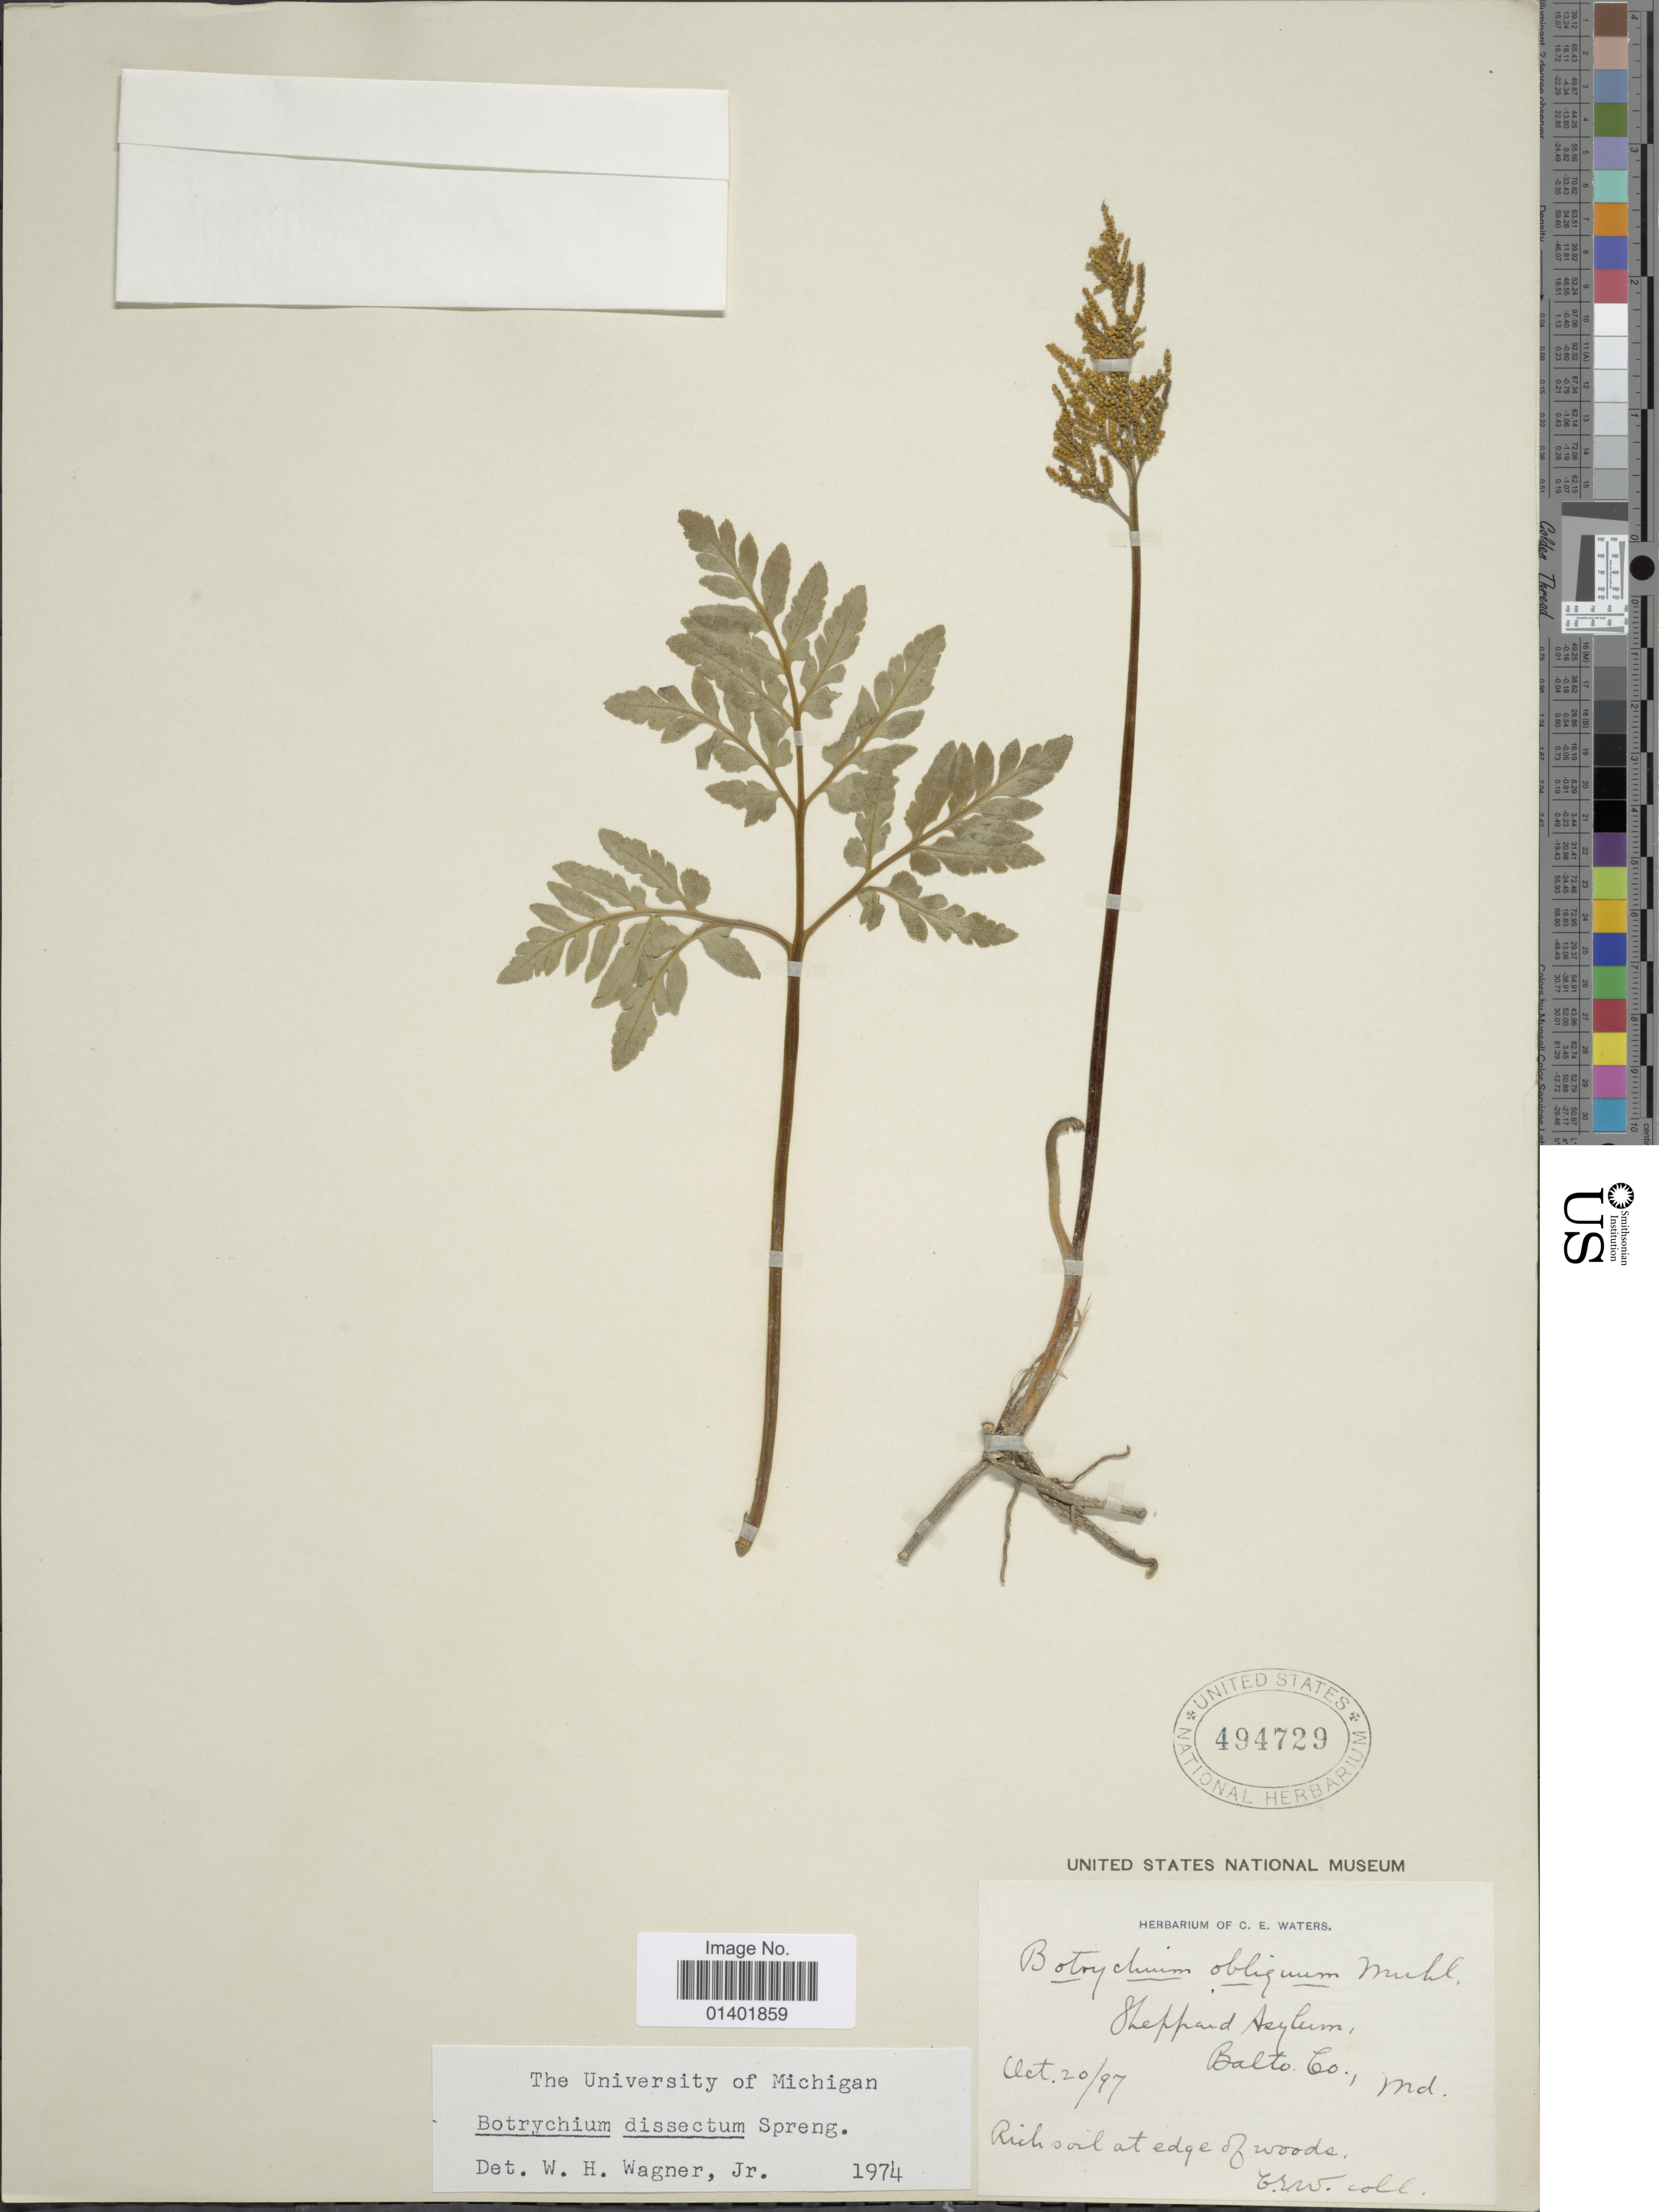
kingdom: Plantae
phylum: Tracheophyta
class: Polypodiopsida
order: Ophioglossales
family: Ophioglossaceae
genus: Botrychium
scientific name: Botrychium dissectum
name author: Spreng.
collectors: C. Waters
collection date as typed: Transcribed d/m/y: 20/10/97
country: United States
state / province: Maryland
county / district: Baltimore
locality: Sheppard Asylum, Balto Co.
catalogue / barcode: US 494729